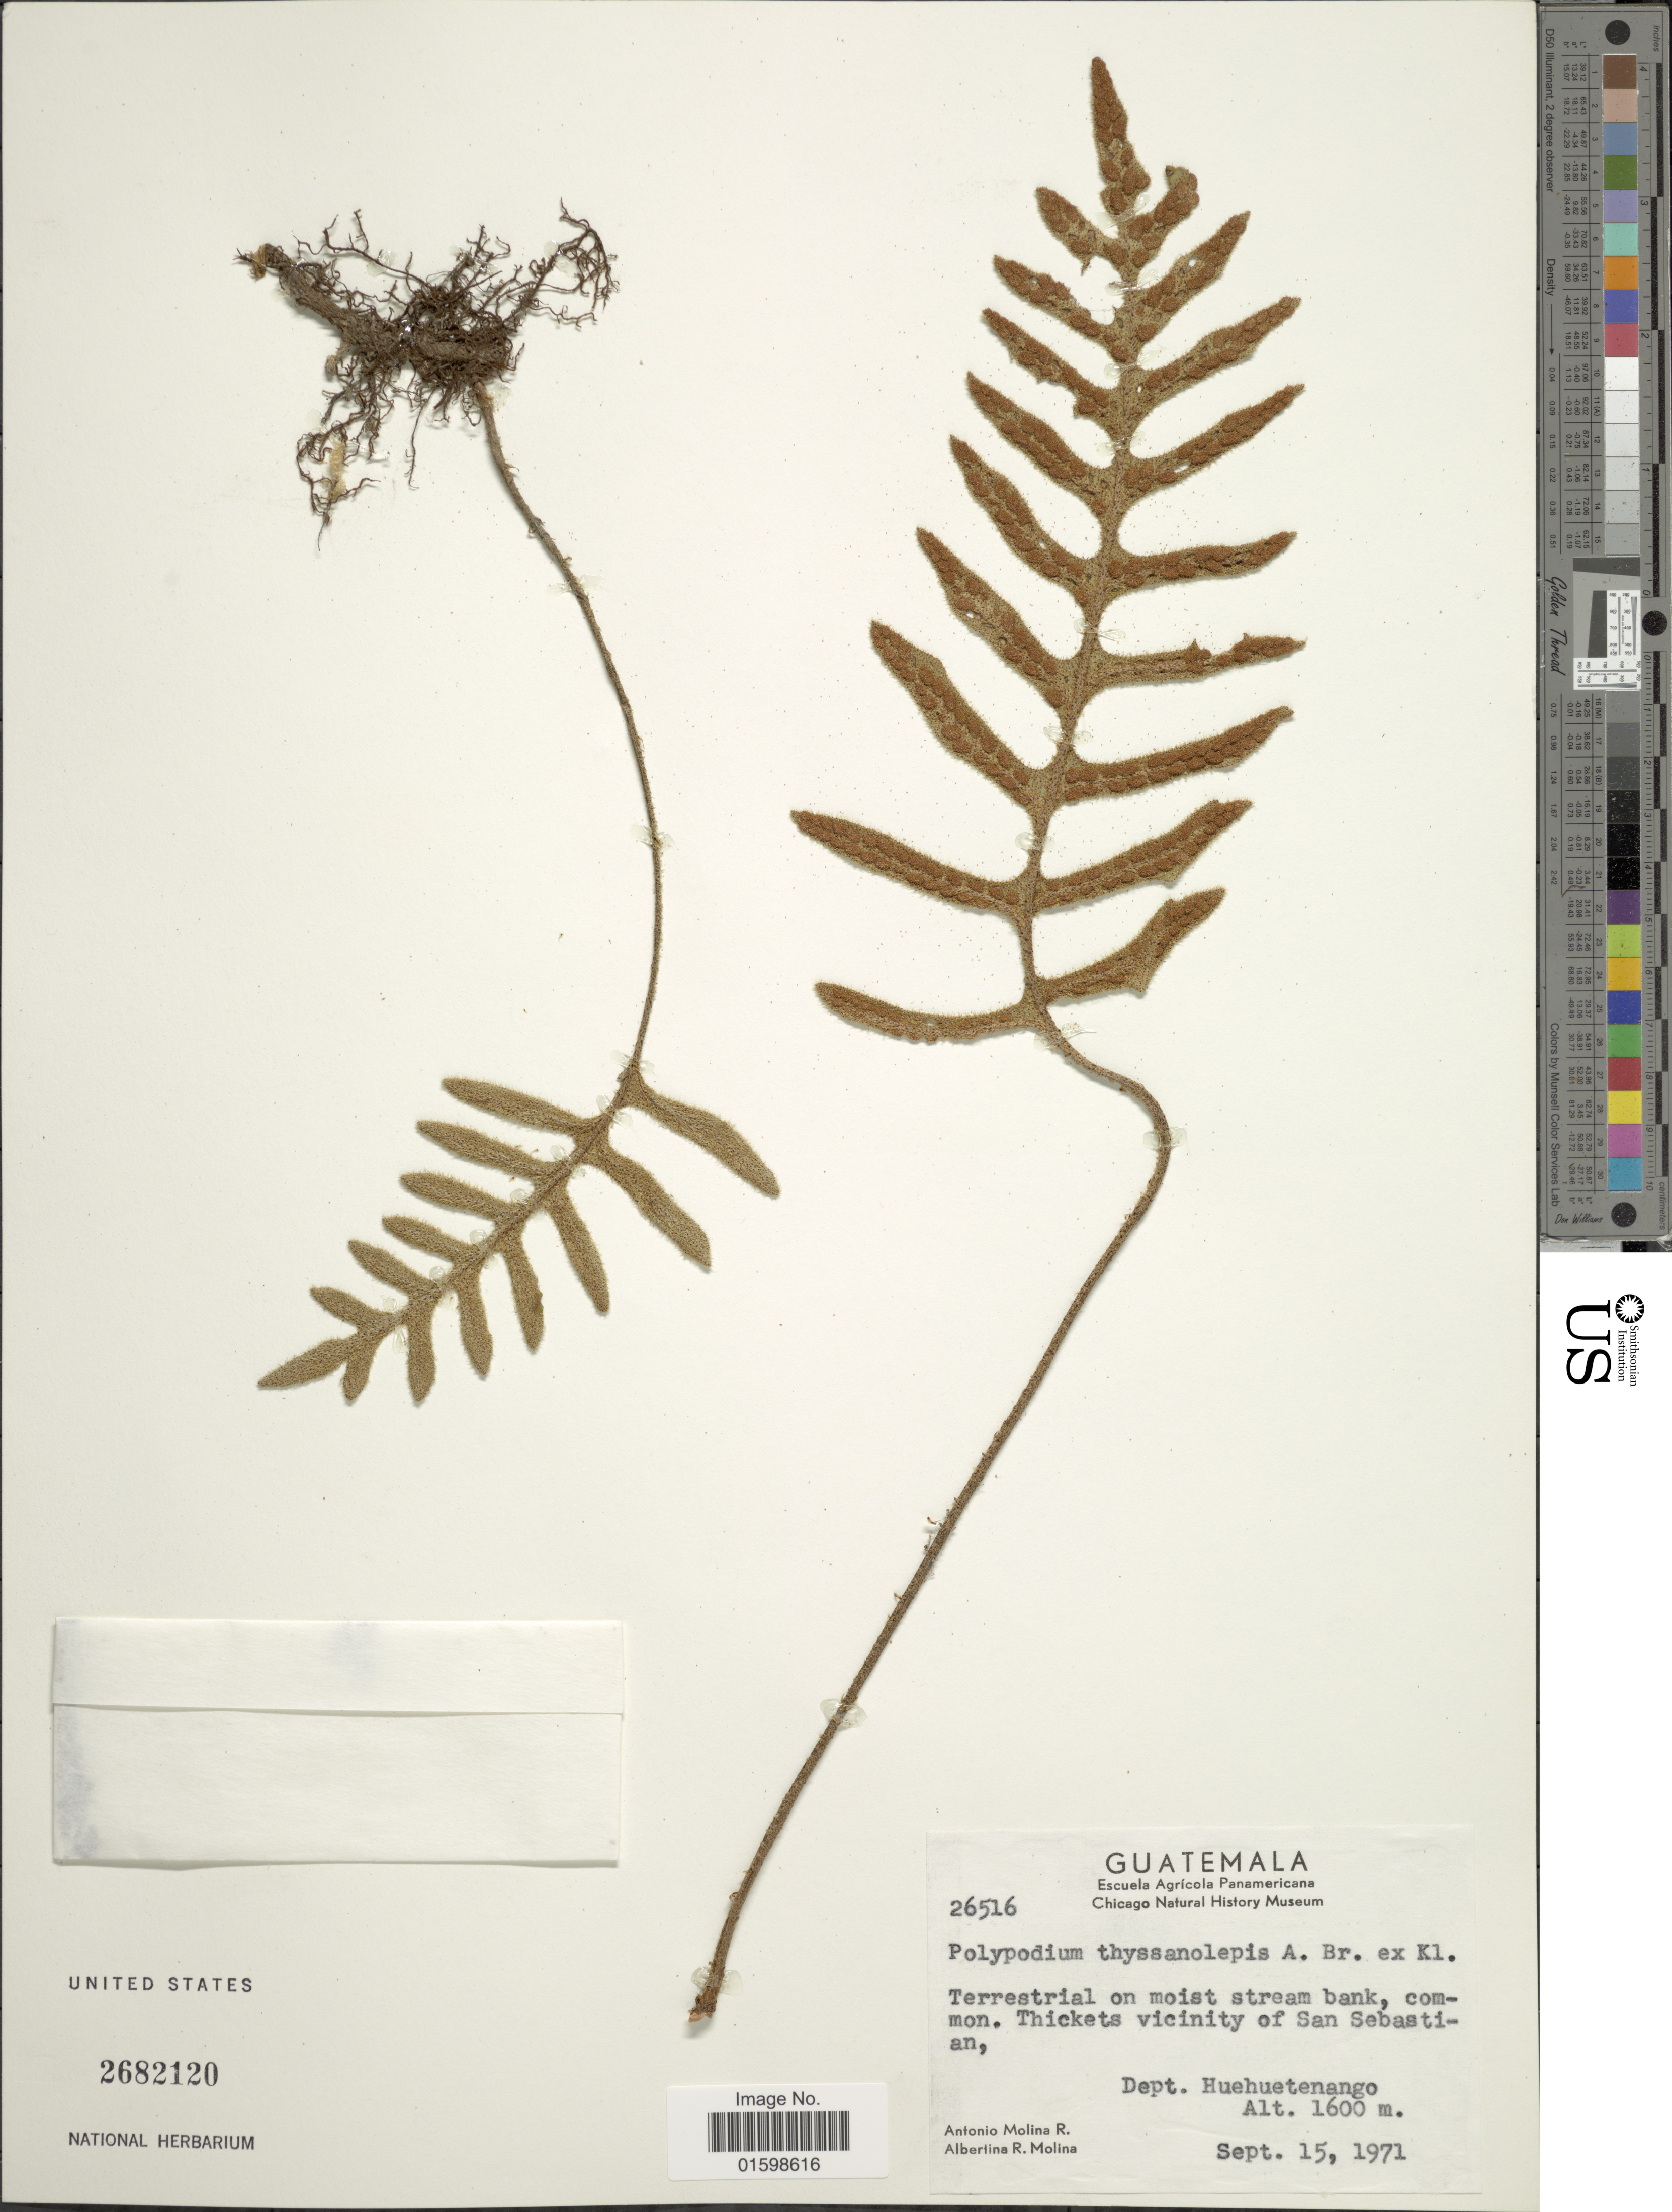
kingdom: Plantae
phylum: Tracheophyta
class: Polypodiopsida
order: Polypodiales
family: Polypodiaceae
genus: Pleopeltis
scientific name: Pleopeltis thyssanolepis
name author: (A. Braun ex Klotzsch) E.G. Andrews & Windham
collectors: A. Molina R. & A. R. Molina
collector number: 26516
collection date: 1971-09-15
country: Guatemala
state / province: Huehuetenango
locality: Terrestrial on moist stream bank, common, thickets vicinity of San Sebastian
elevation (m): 1600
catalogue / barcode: US 2682120